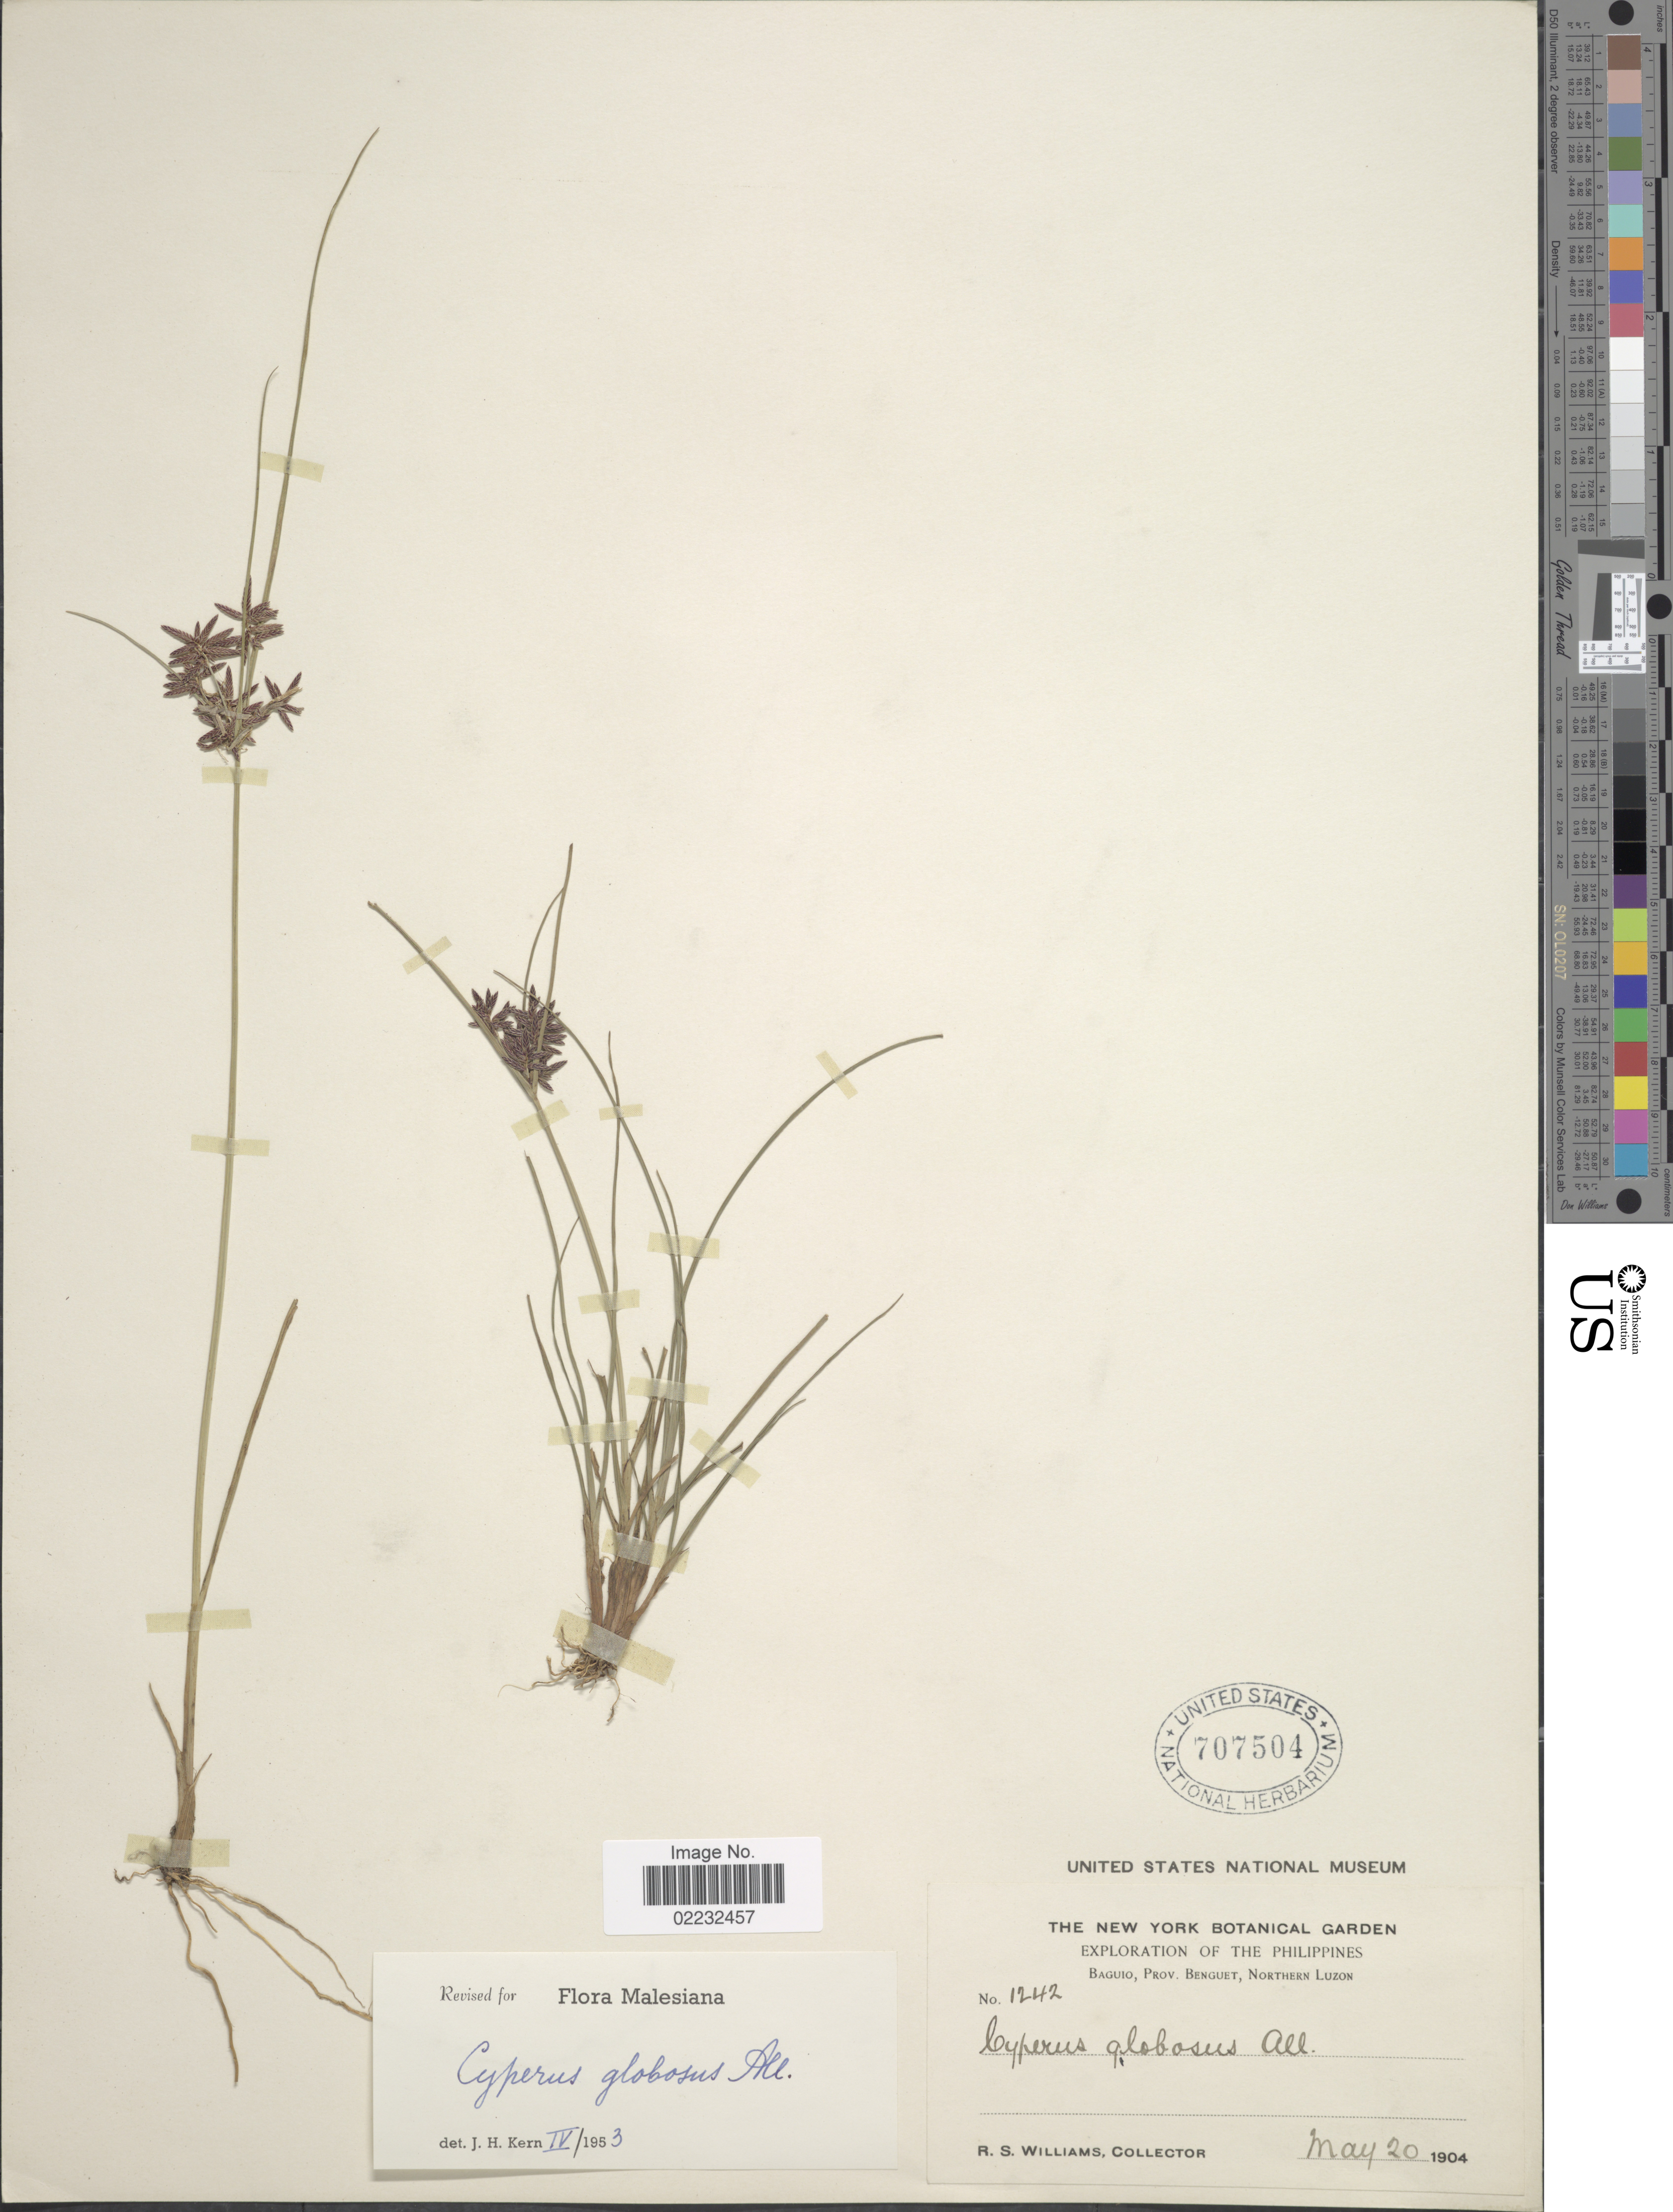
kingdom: Plantae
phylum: Tracheophyta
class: Liliopsida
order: Poales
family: Cyperaceae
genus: Cyperus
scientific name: Cyperus flavidus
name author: Retz.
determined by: Strong, Mark T., (BOT), Smithsonian Institution - National Museum of Natural History (UNITED STATES)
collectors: R. S. Williams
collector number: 1242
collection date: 1904-05-20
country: Philippines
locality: Baguio, Prov. Benguet, Northern Luzon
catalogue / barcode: US 707504